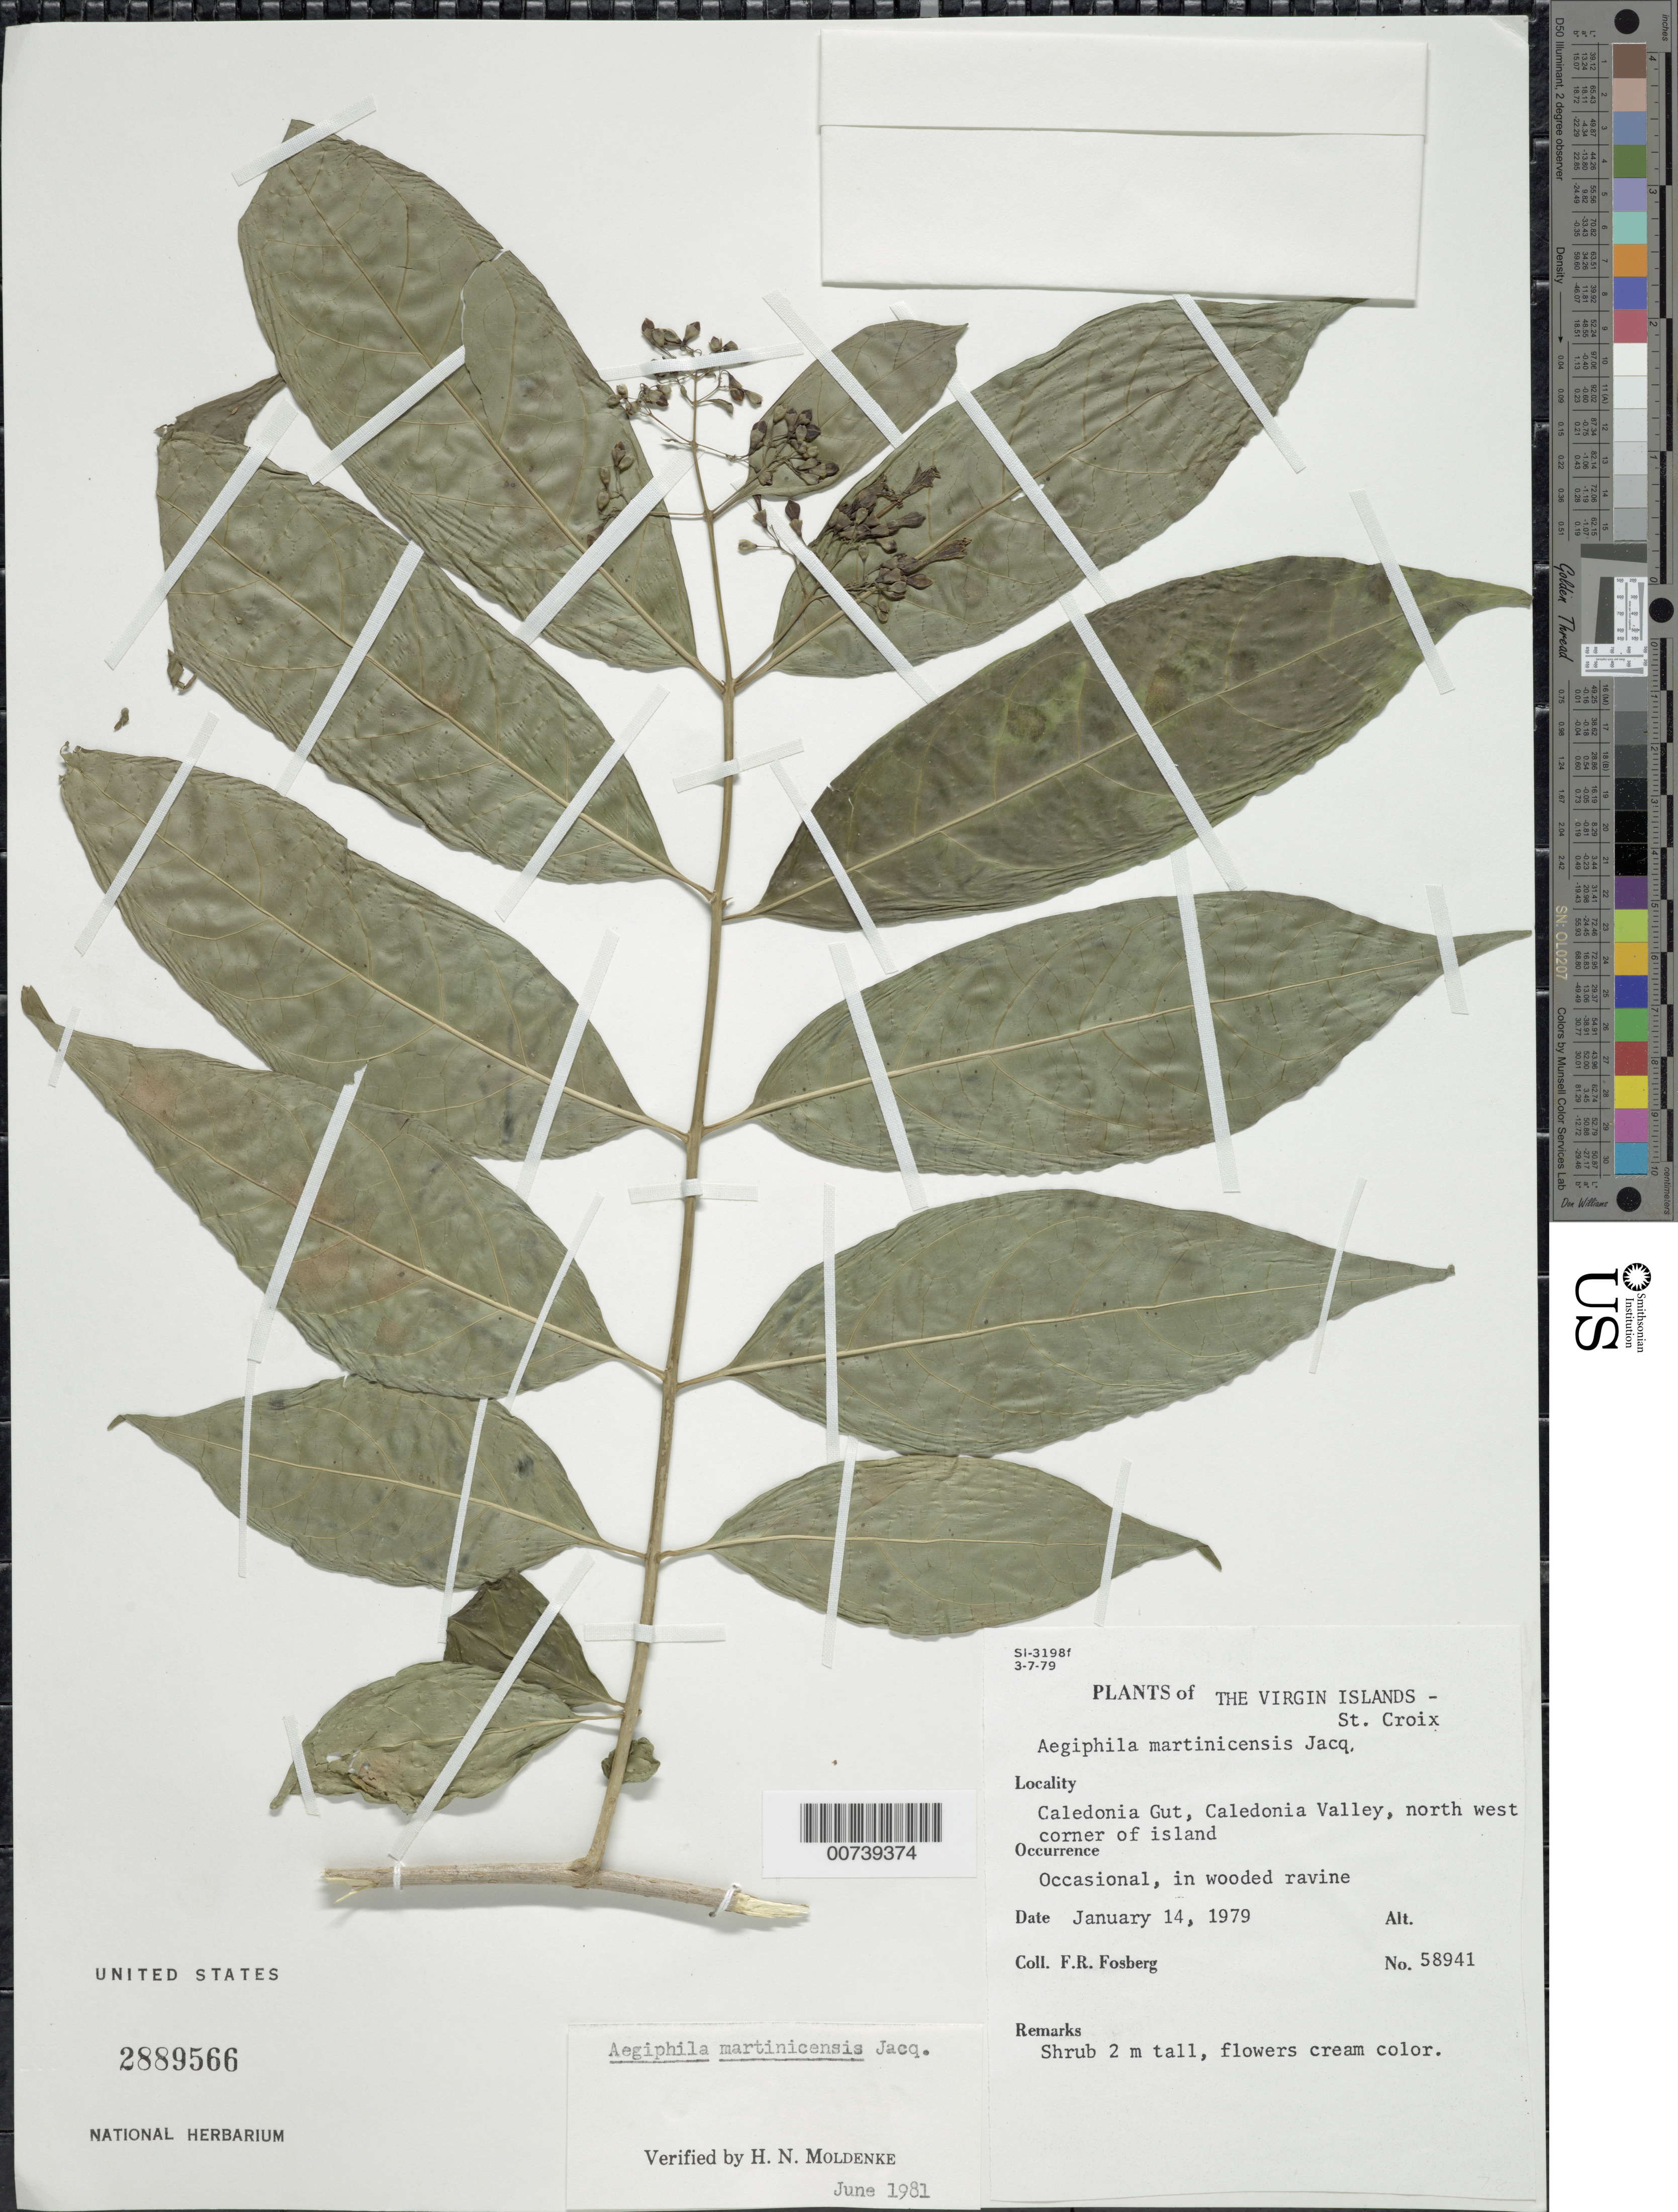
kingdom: Plantae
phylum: Tracheophyta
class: Magnoliopsida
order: Lamiales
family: Lamiaceae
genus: Aegiphila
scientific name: Aegiphila martinicensis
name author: Jacq.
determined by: Moldenke, H. N.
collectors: F. R. Fosberg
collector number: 58941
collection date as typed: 14 Jan 1979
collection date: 1979-01-14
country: U.S. Virgin Islands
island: St. Croix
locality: Caledonia Gut, Caledonia Valley, NW corner of island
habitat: Occasional, in wooded ravine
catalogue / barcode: US 2889566